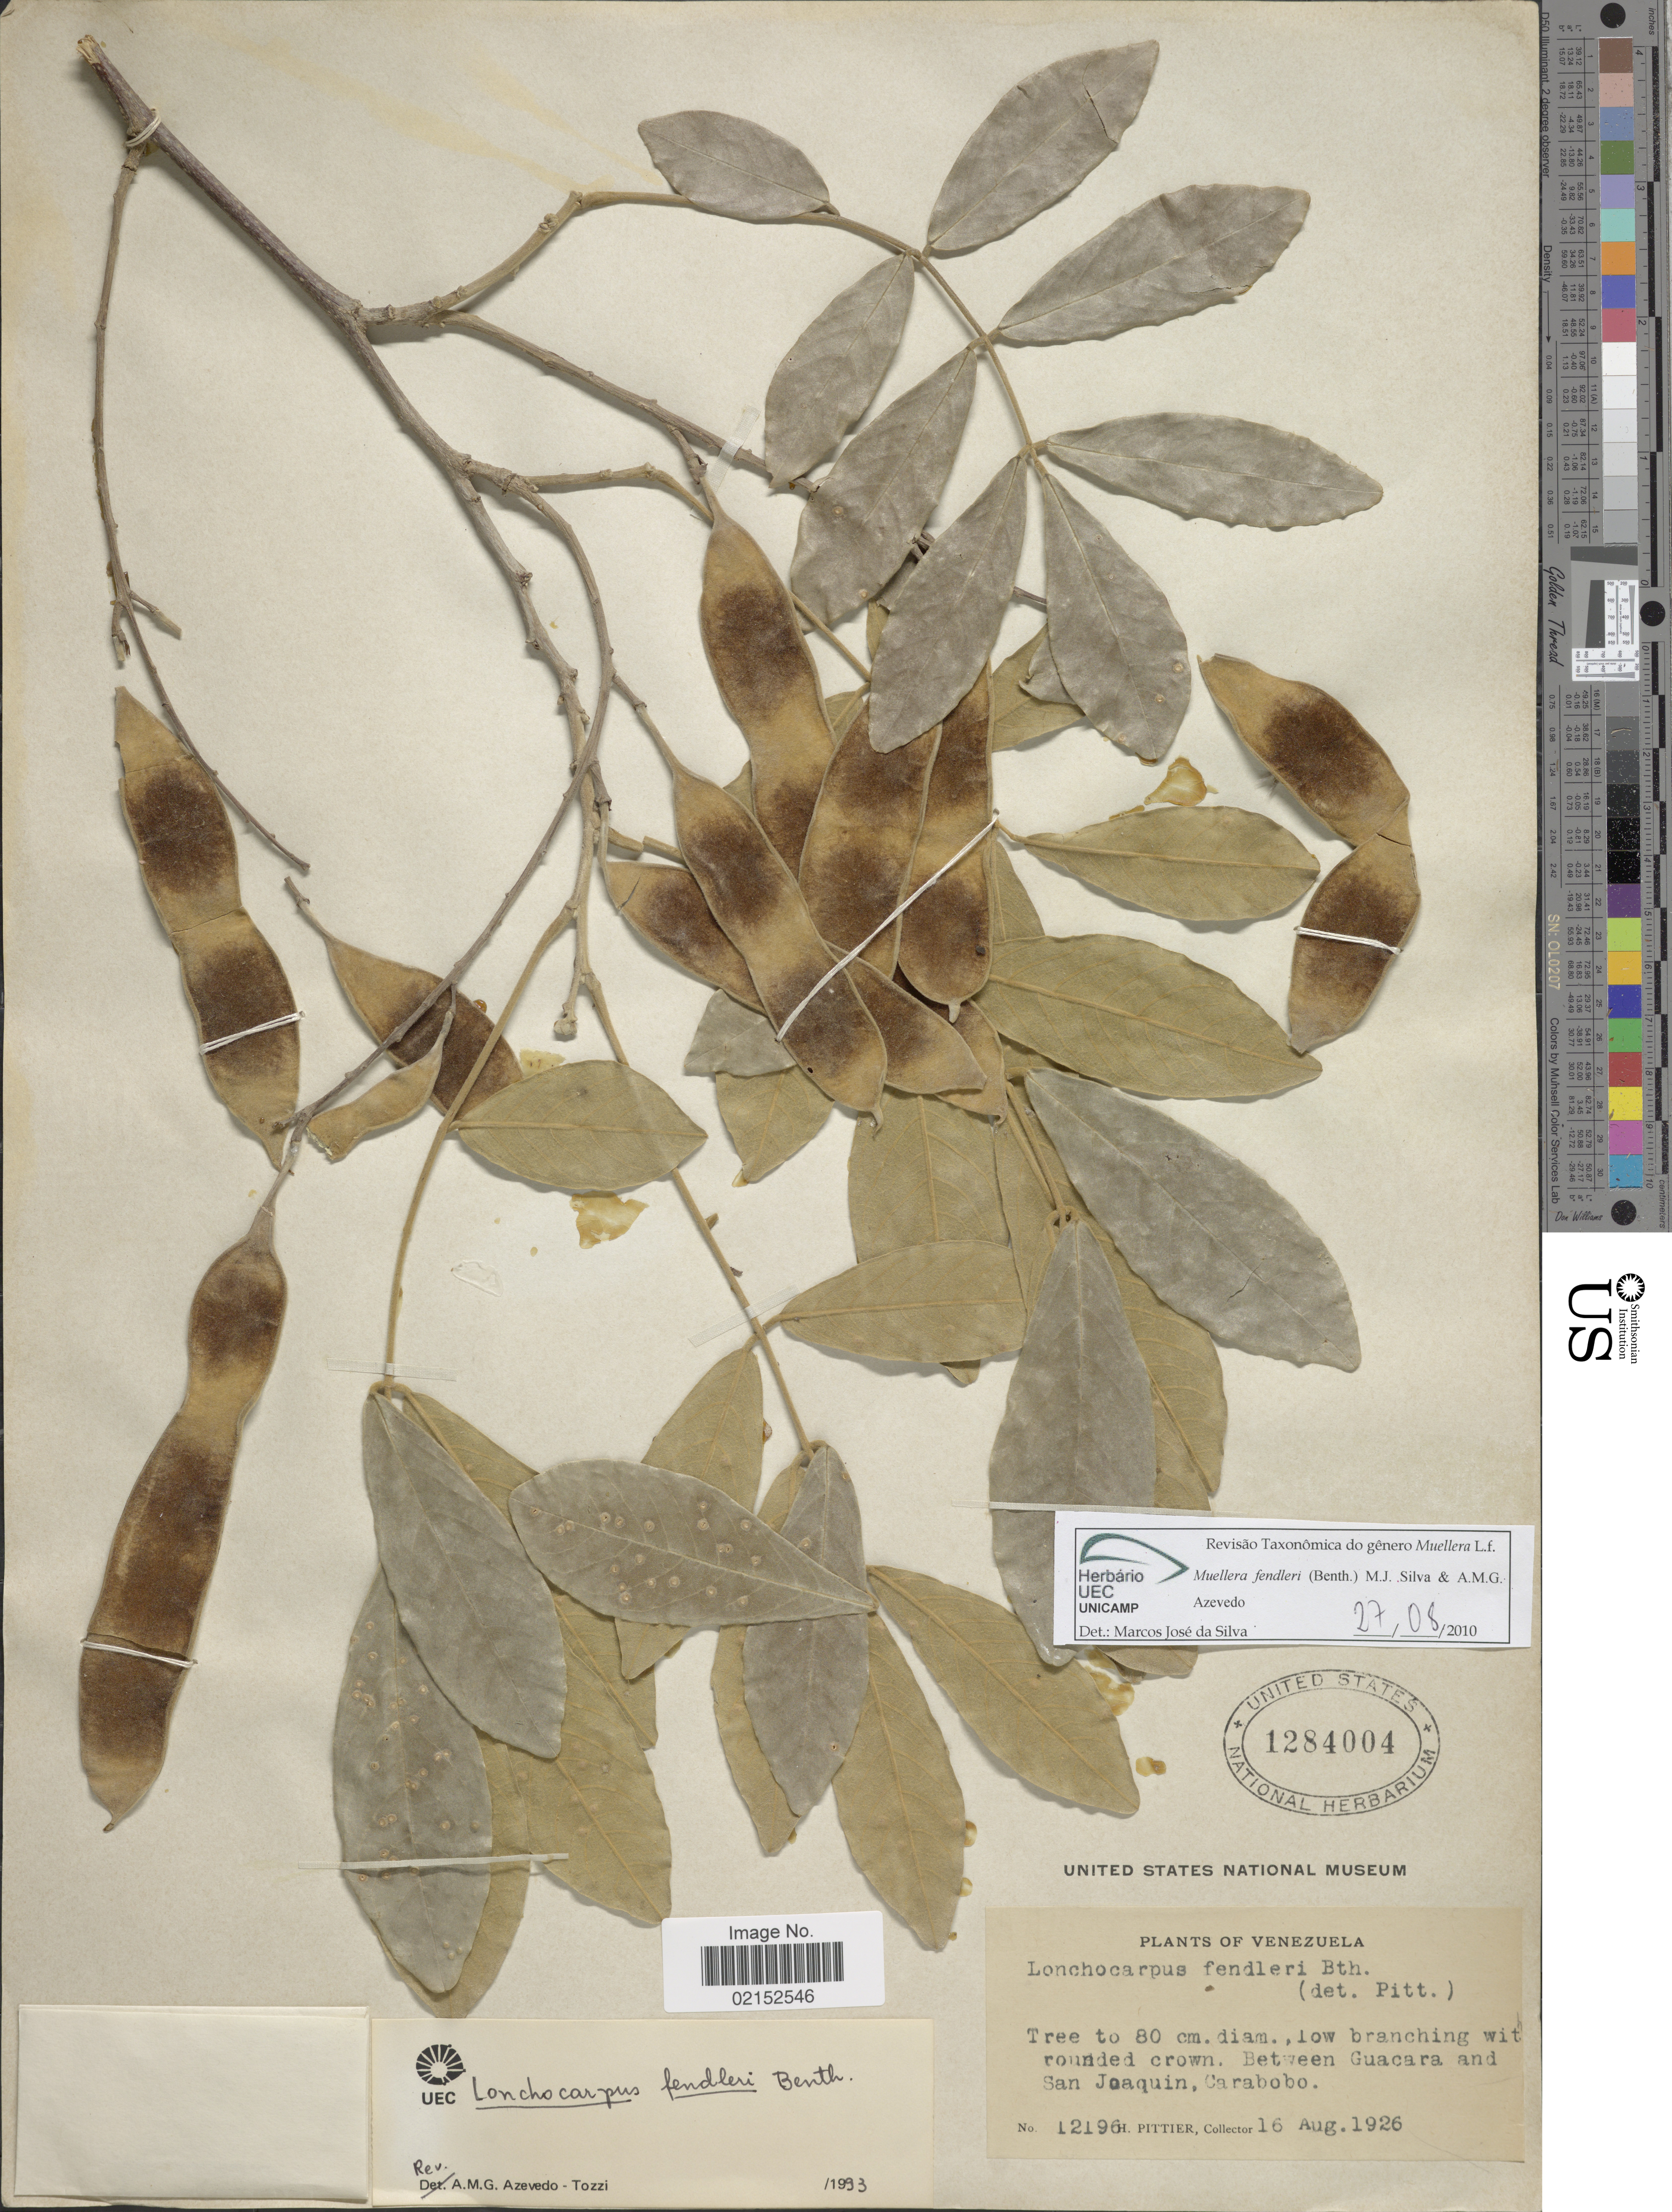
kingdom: Plantae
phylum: Tracheophyta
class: Magnoliopsida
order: Fabales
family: Fabaceae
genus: Muellera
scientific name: Muellera fendleri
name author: (Benth.) M.J. Silva & A.M.G. Azevedo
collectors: H. F. Pittier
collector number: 12196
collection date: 1926-08-16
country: Venezuela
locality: Between Guacara and Sao Joaquin, Carabobo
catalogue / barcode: US 1284004